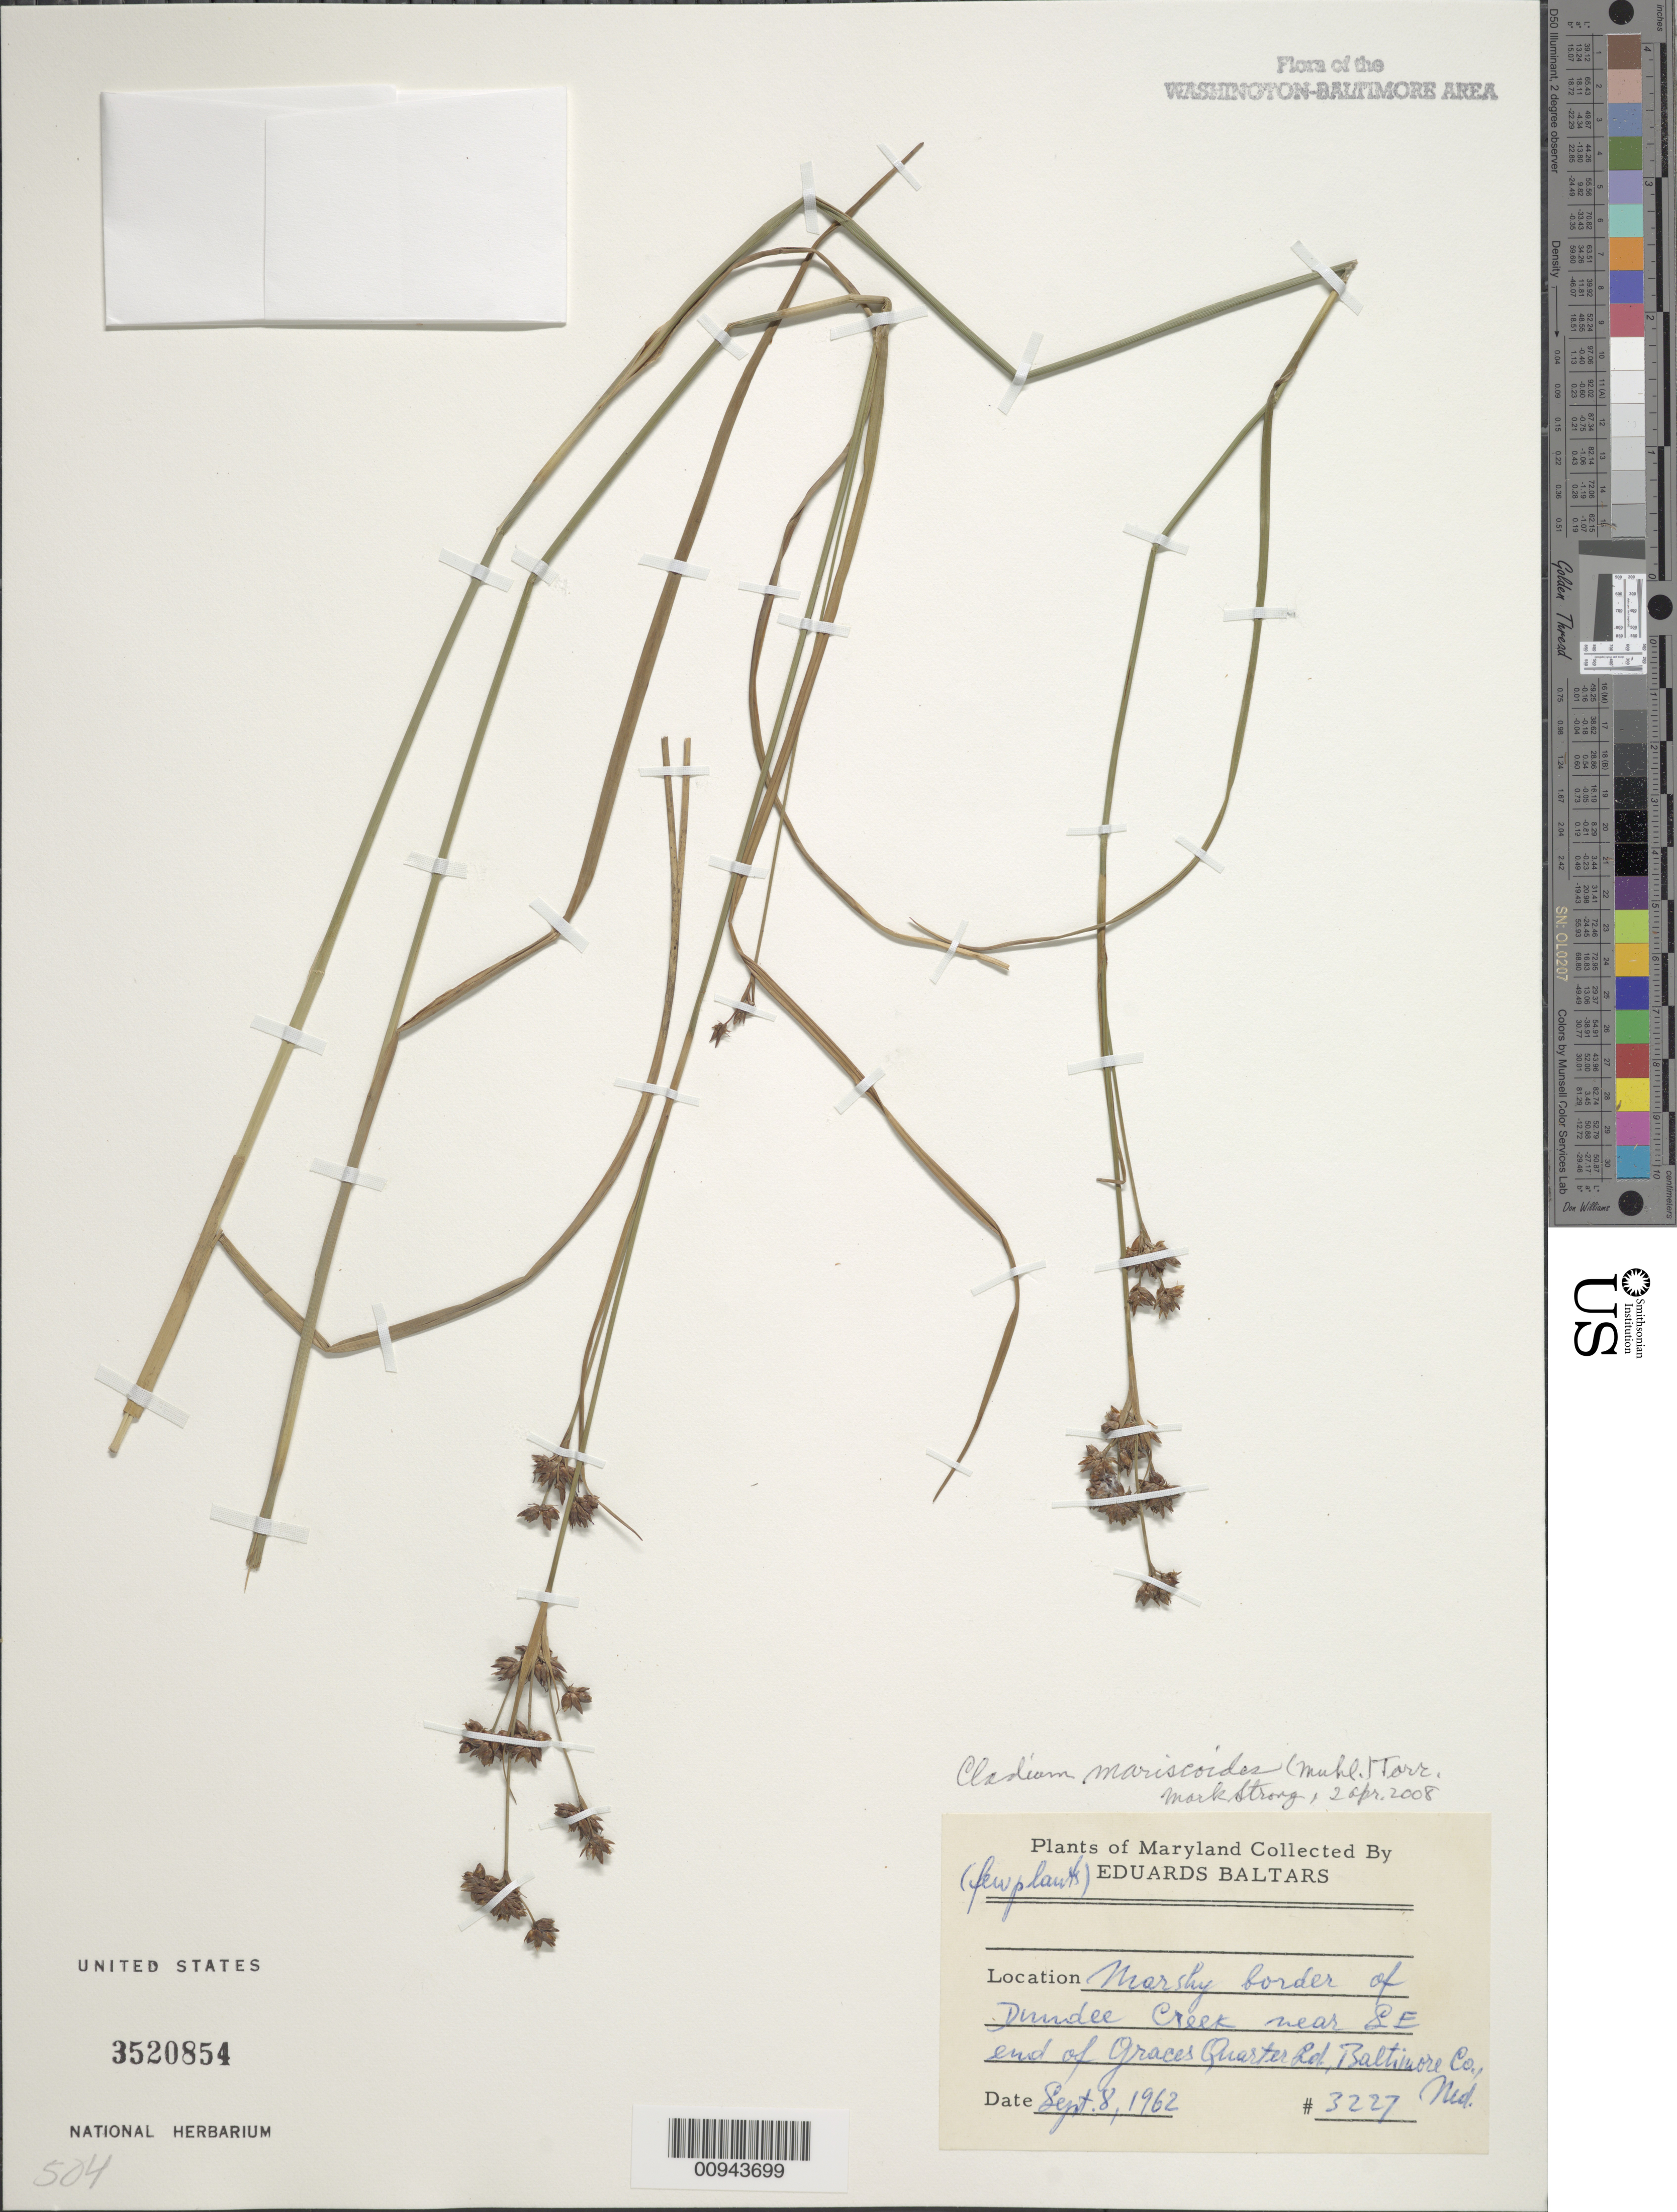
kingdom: Plantae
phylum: Tracheophyta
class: Liliopsida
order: Poales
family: Cyperaceae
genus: Cladium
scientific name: Cladium mariscoides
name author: (Muhl.) Torr.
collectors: E. Baltars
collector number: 3227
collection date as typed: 08 Sep 1962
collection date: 1962-09-08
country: United States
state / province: Maryland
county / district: Baltimore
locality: Dundee Creek near SE end of Graces Quarter Rd.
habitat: marshy border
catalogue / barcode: US 3520854